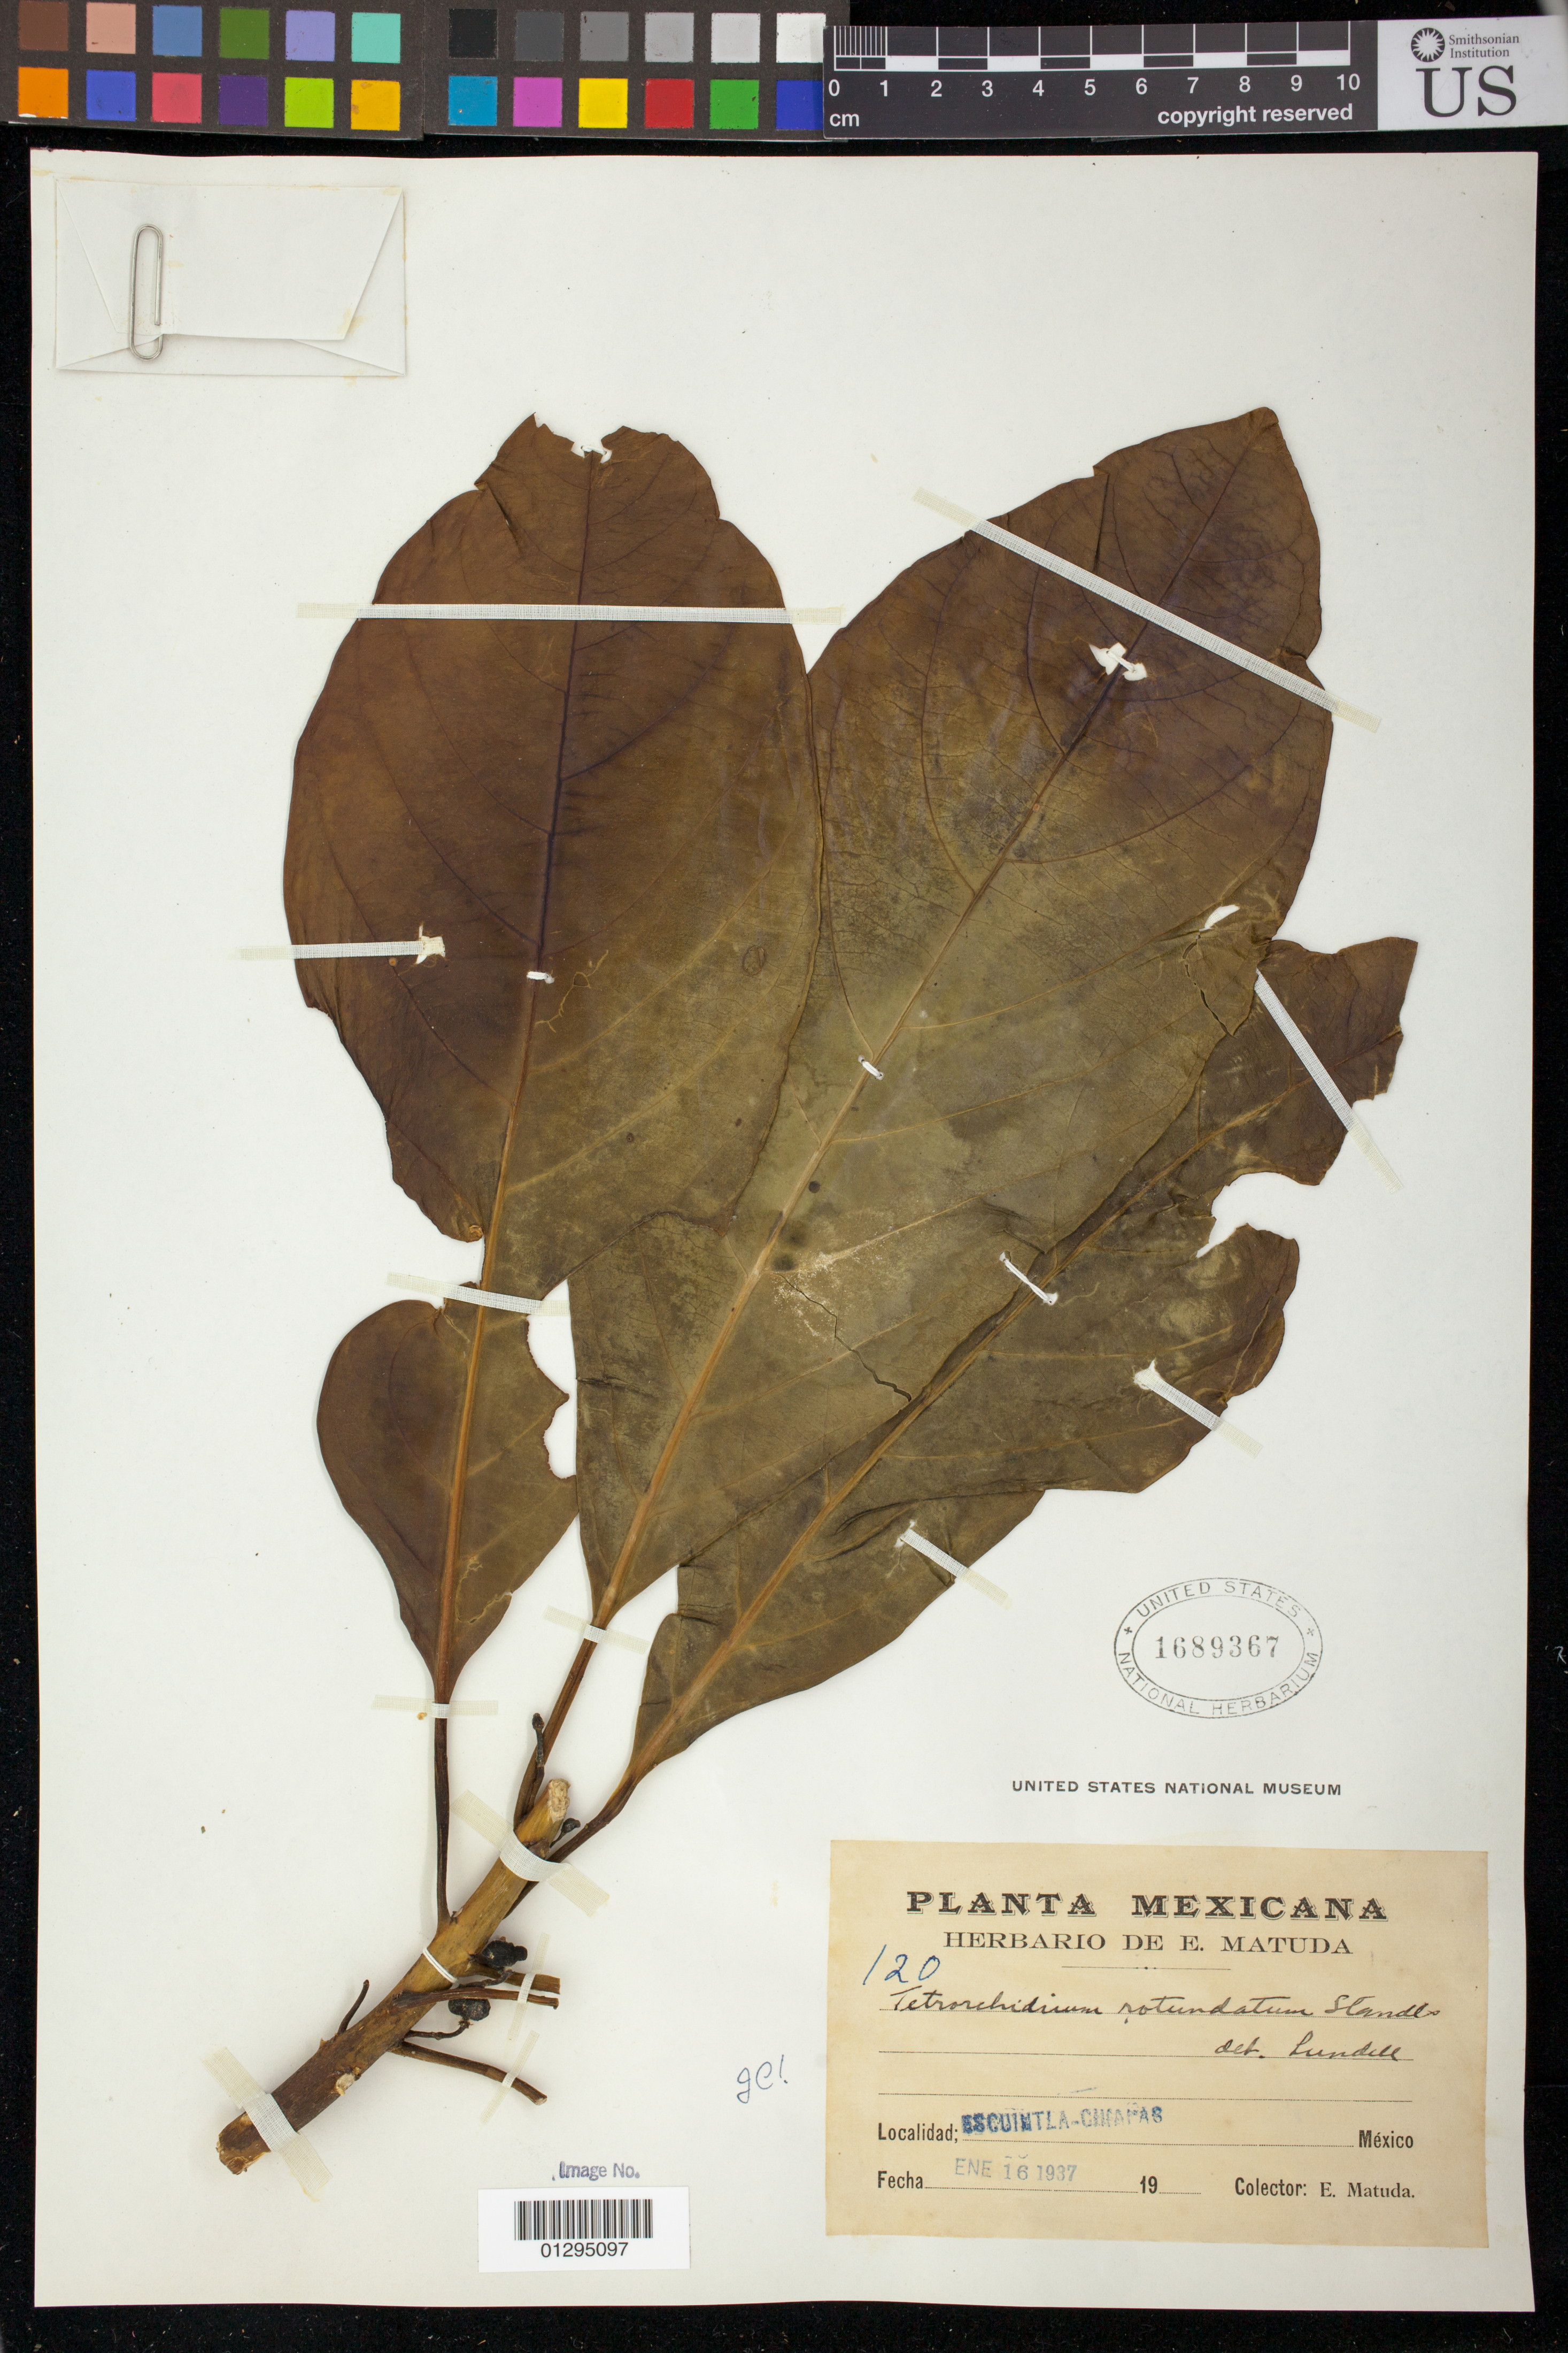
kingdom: Plantae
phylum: Tracheophyta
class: Magnoliopsida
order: Malpighiales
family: Euphorbiaceae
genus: Tetrorchidium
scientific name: Tetrorchidium rotundatum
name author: Standl.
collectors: E. Matuda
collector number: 120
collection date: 1937-01-16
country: Mexico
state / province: Chiapas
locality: Escuintla-Chiapas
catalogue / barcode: US 1689367